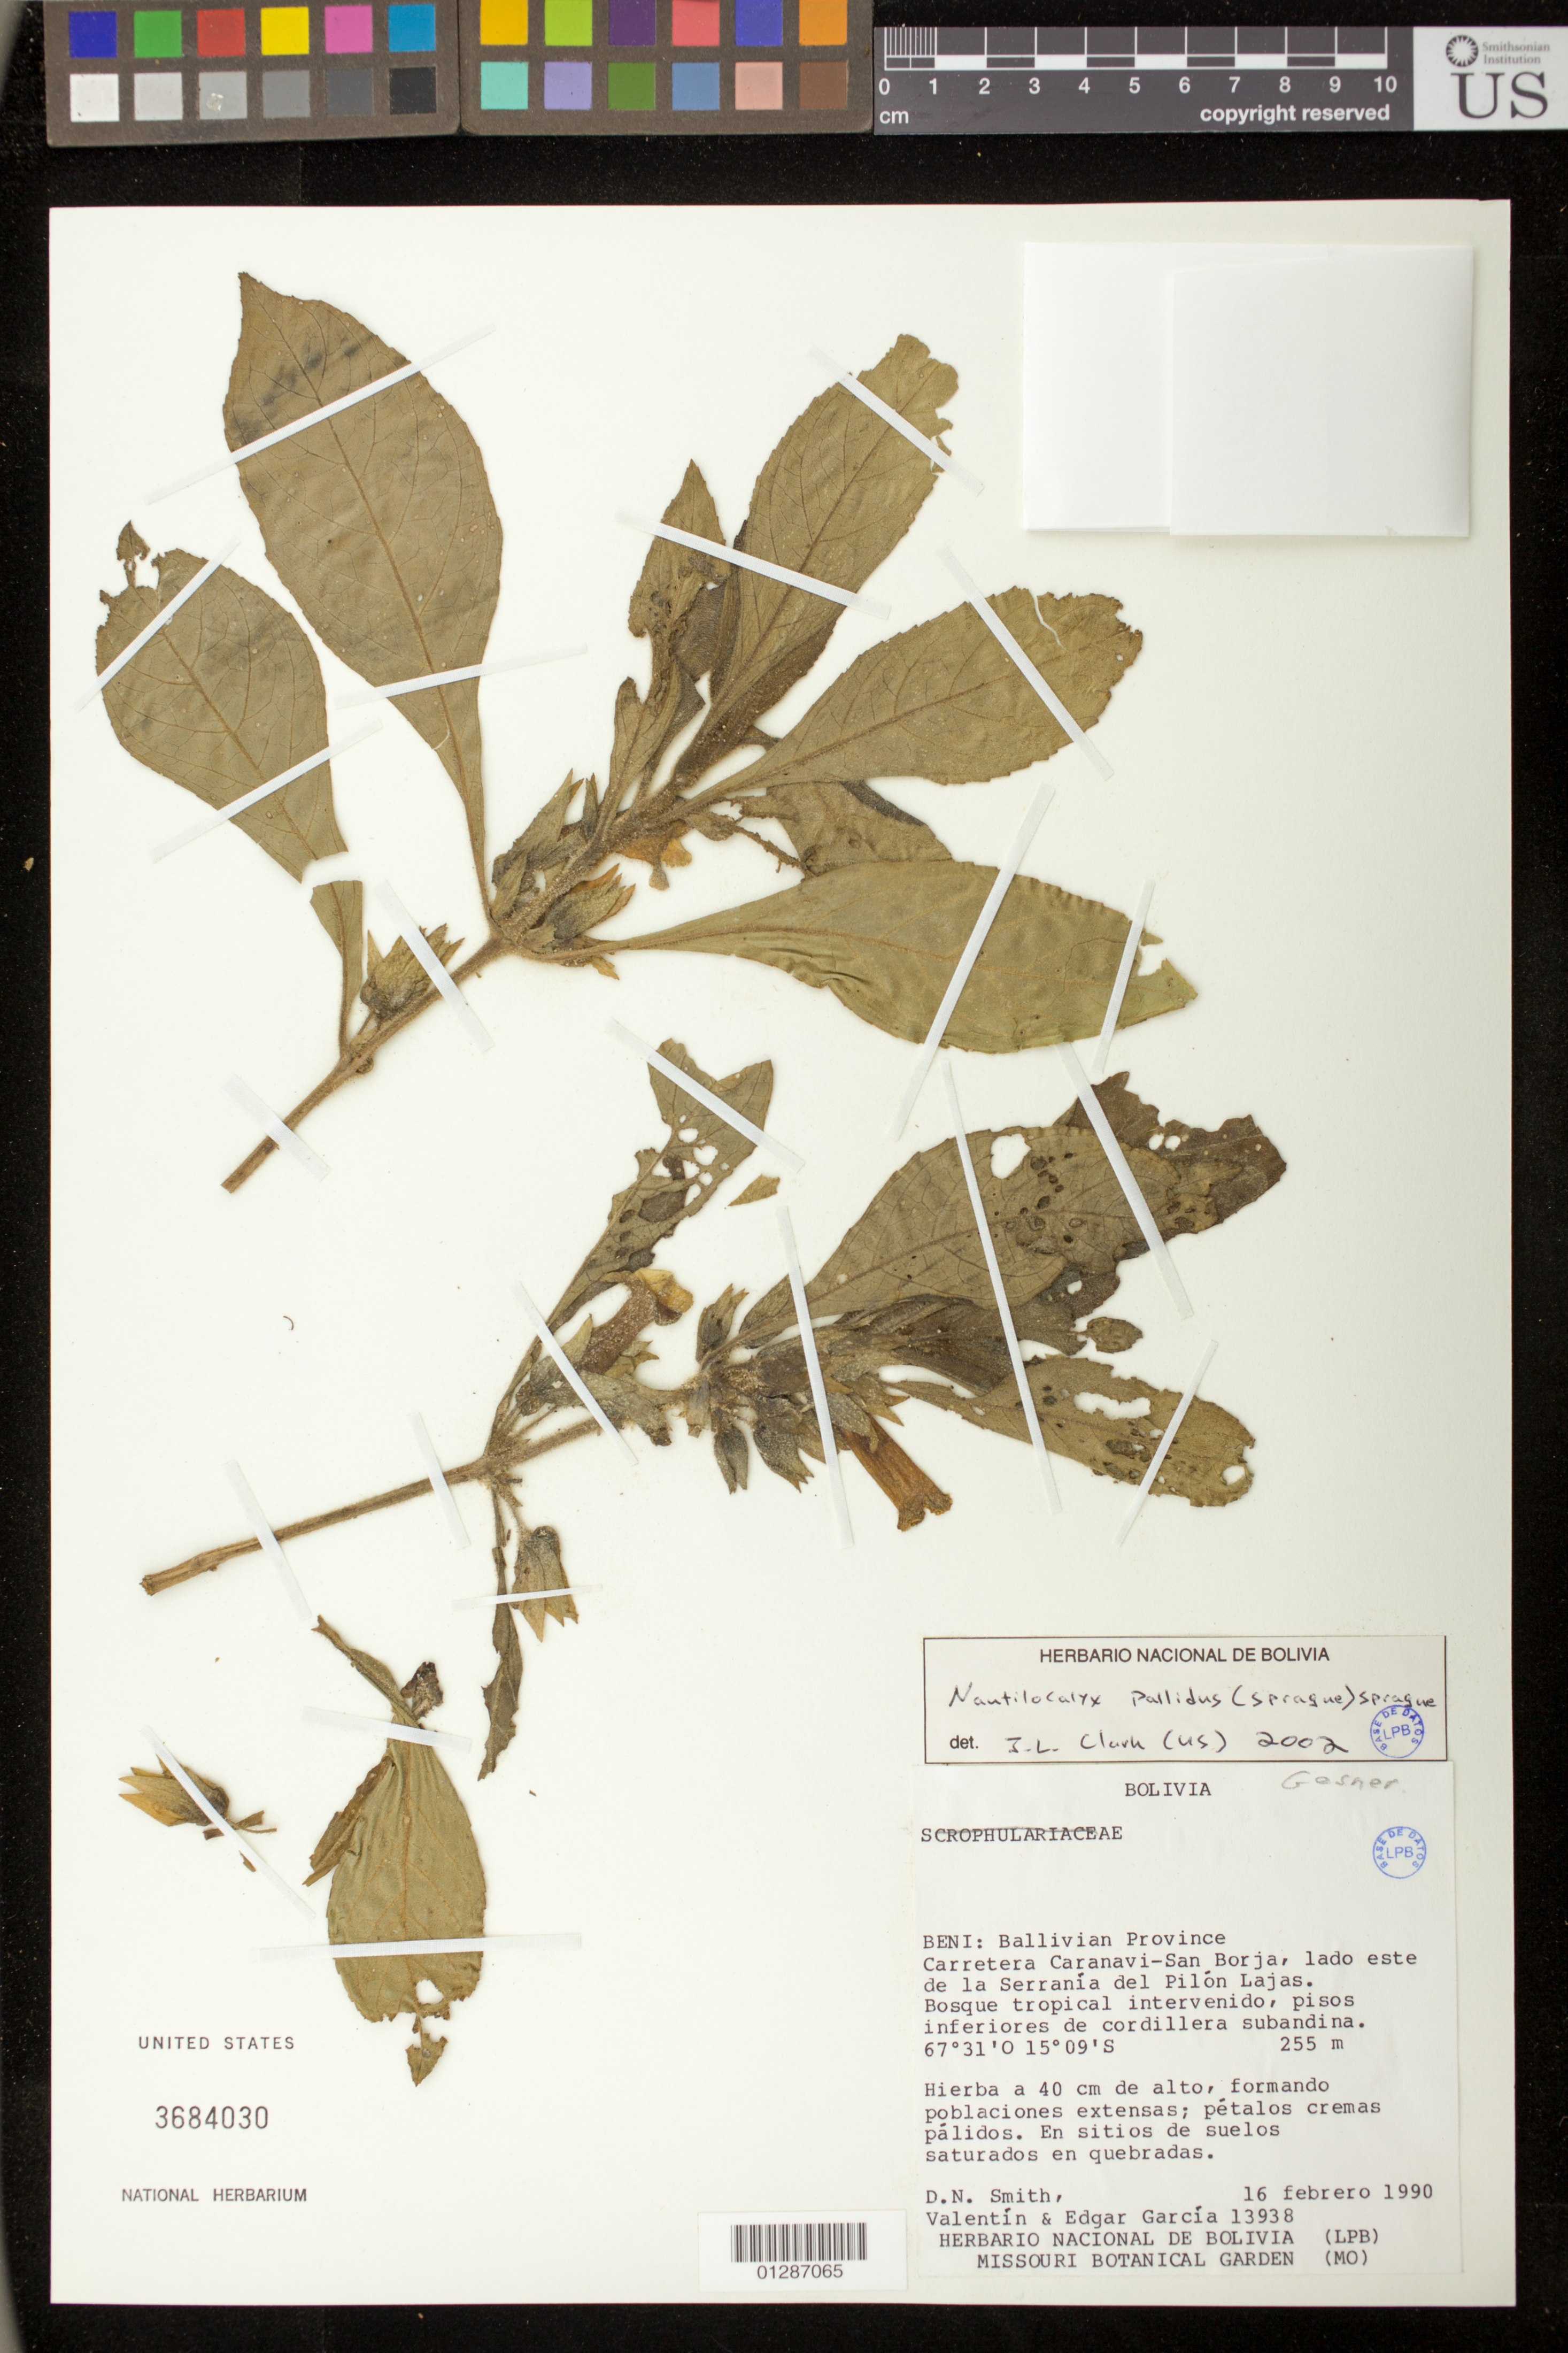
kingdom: Plantae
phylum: Tracheophyta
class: Magnoliopsida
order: Lamiales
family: Gesneriaceae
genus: Nautilocalyx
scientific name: Nautilocalyx pallidus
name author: (Sprague) C. Sprague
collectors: D. Smith, V. Garcia & E. García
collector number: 13938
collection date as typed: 16 Feb 1990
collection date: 1990-02-16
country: Bolivia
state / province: Beni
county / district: Ballivián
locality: Carretera Caranavi-San Borja.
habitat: Herb.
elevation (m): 255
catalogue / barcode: US 3684030